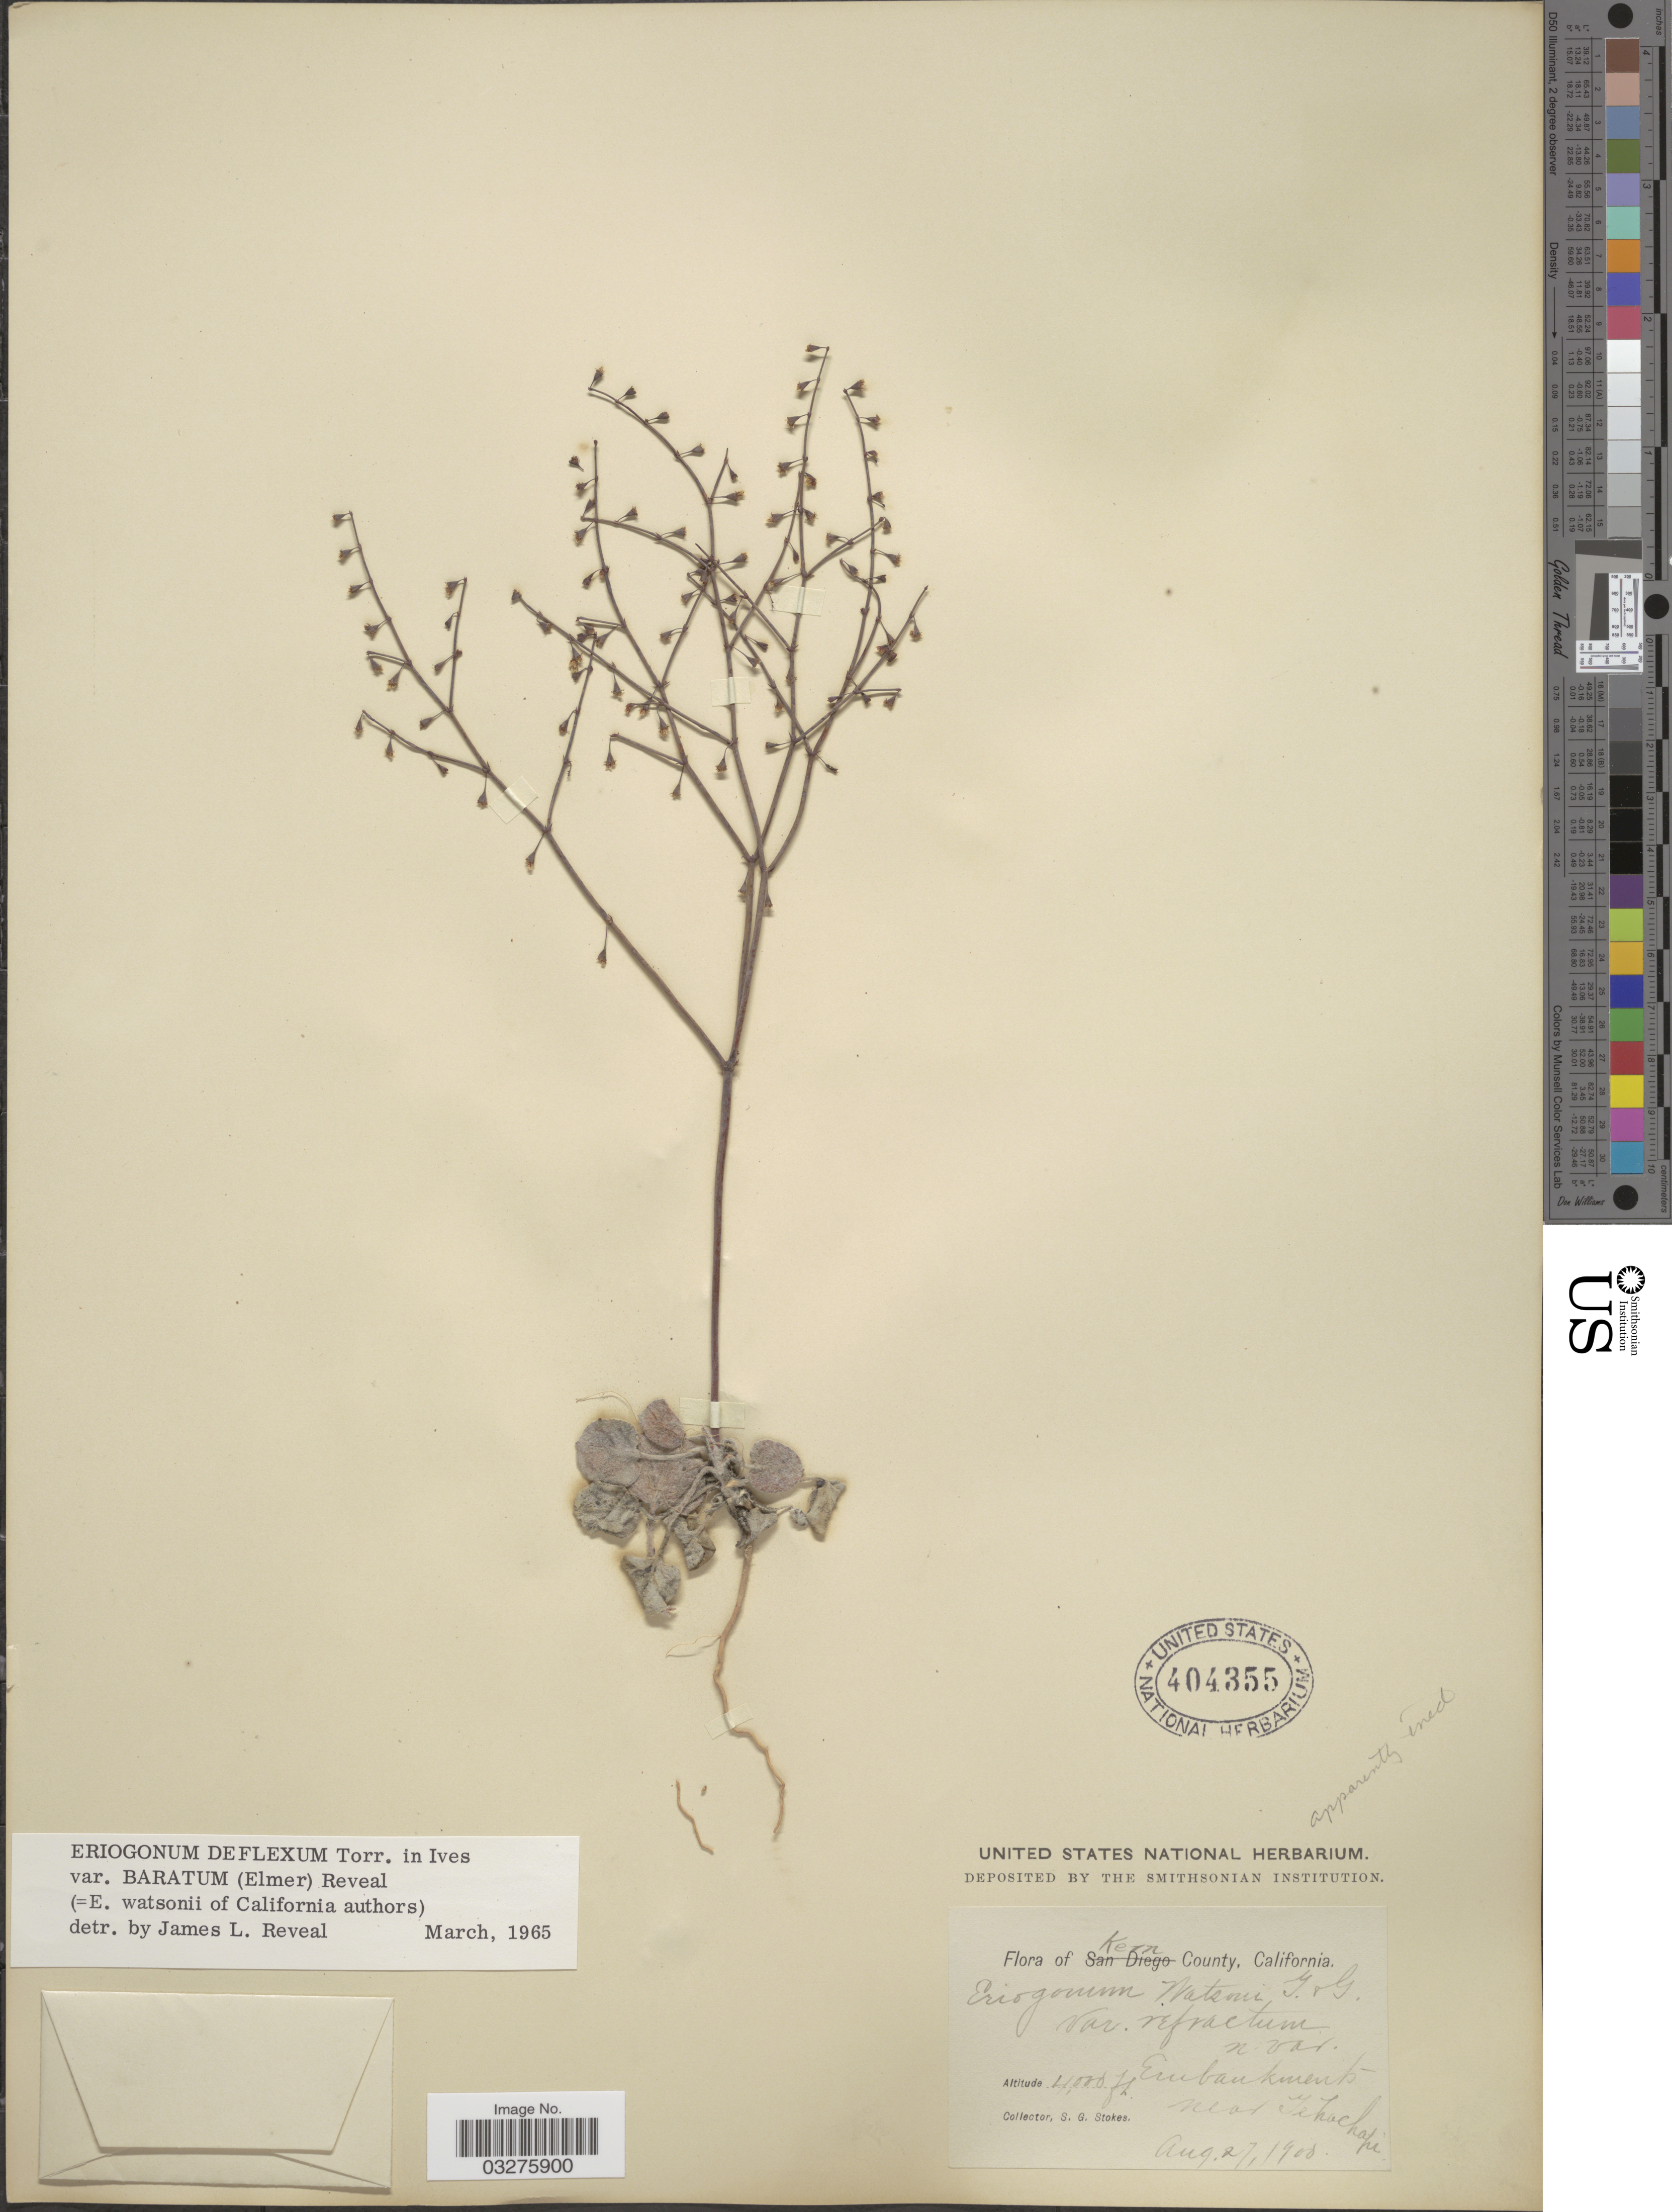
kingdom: Plantae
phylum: Tracheophyta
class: Magnoliopsida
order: Caryophyllales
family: Polygonaceae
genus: Eriogonum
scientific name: Eriogonum deflexum var. baratum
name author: (Elmer) Reveal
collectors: S. G. Stokes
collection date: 1900-08-27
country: United States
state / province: California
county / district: Kern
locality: Kern County. Embankments near Tehachapi.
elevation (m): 1219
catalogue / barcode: US 404355